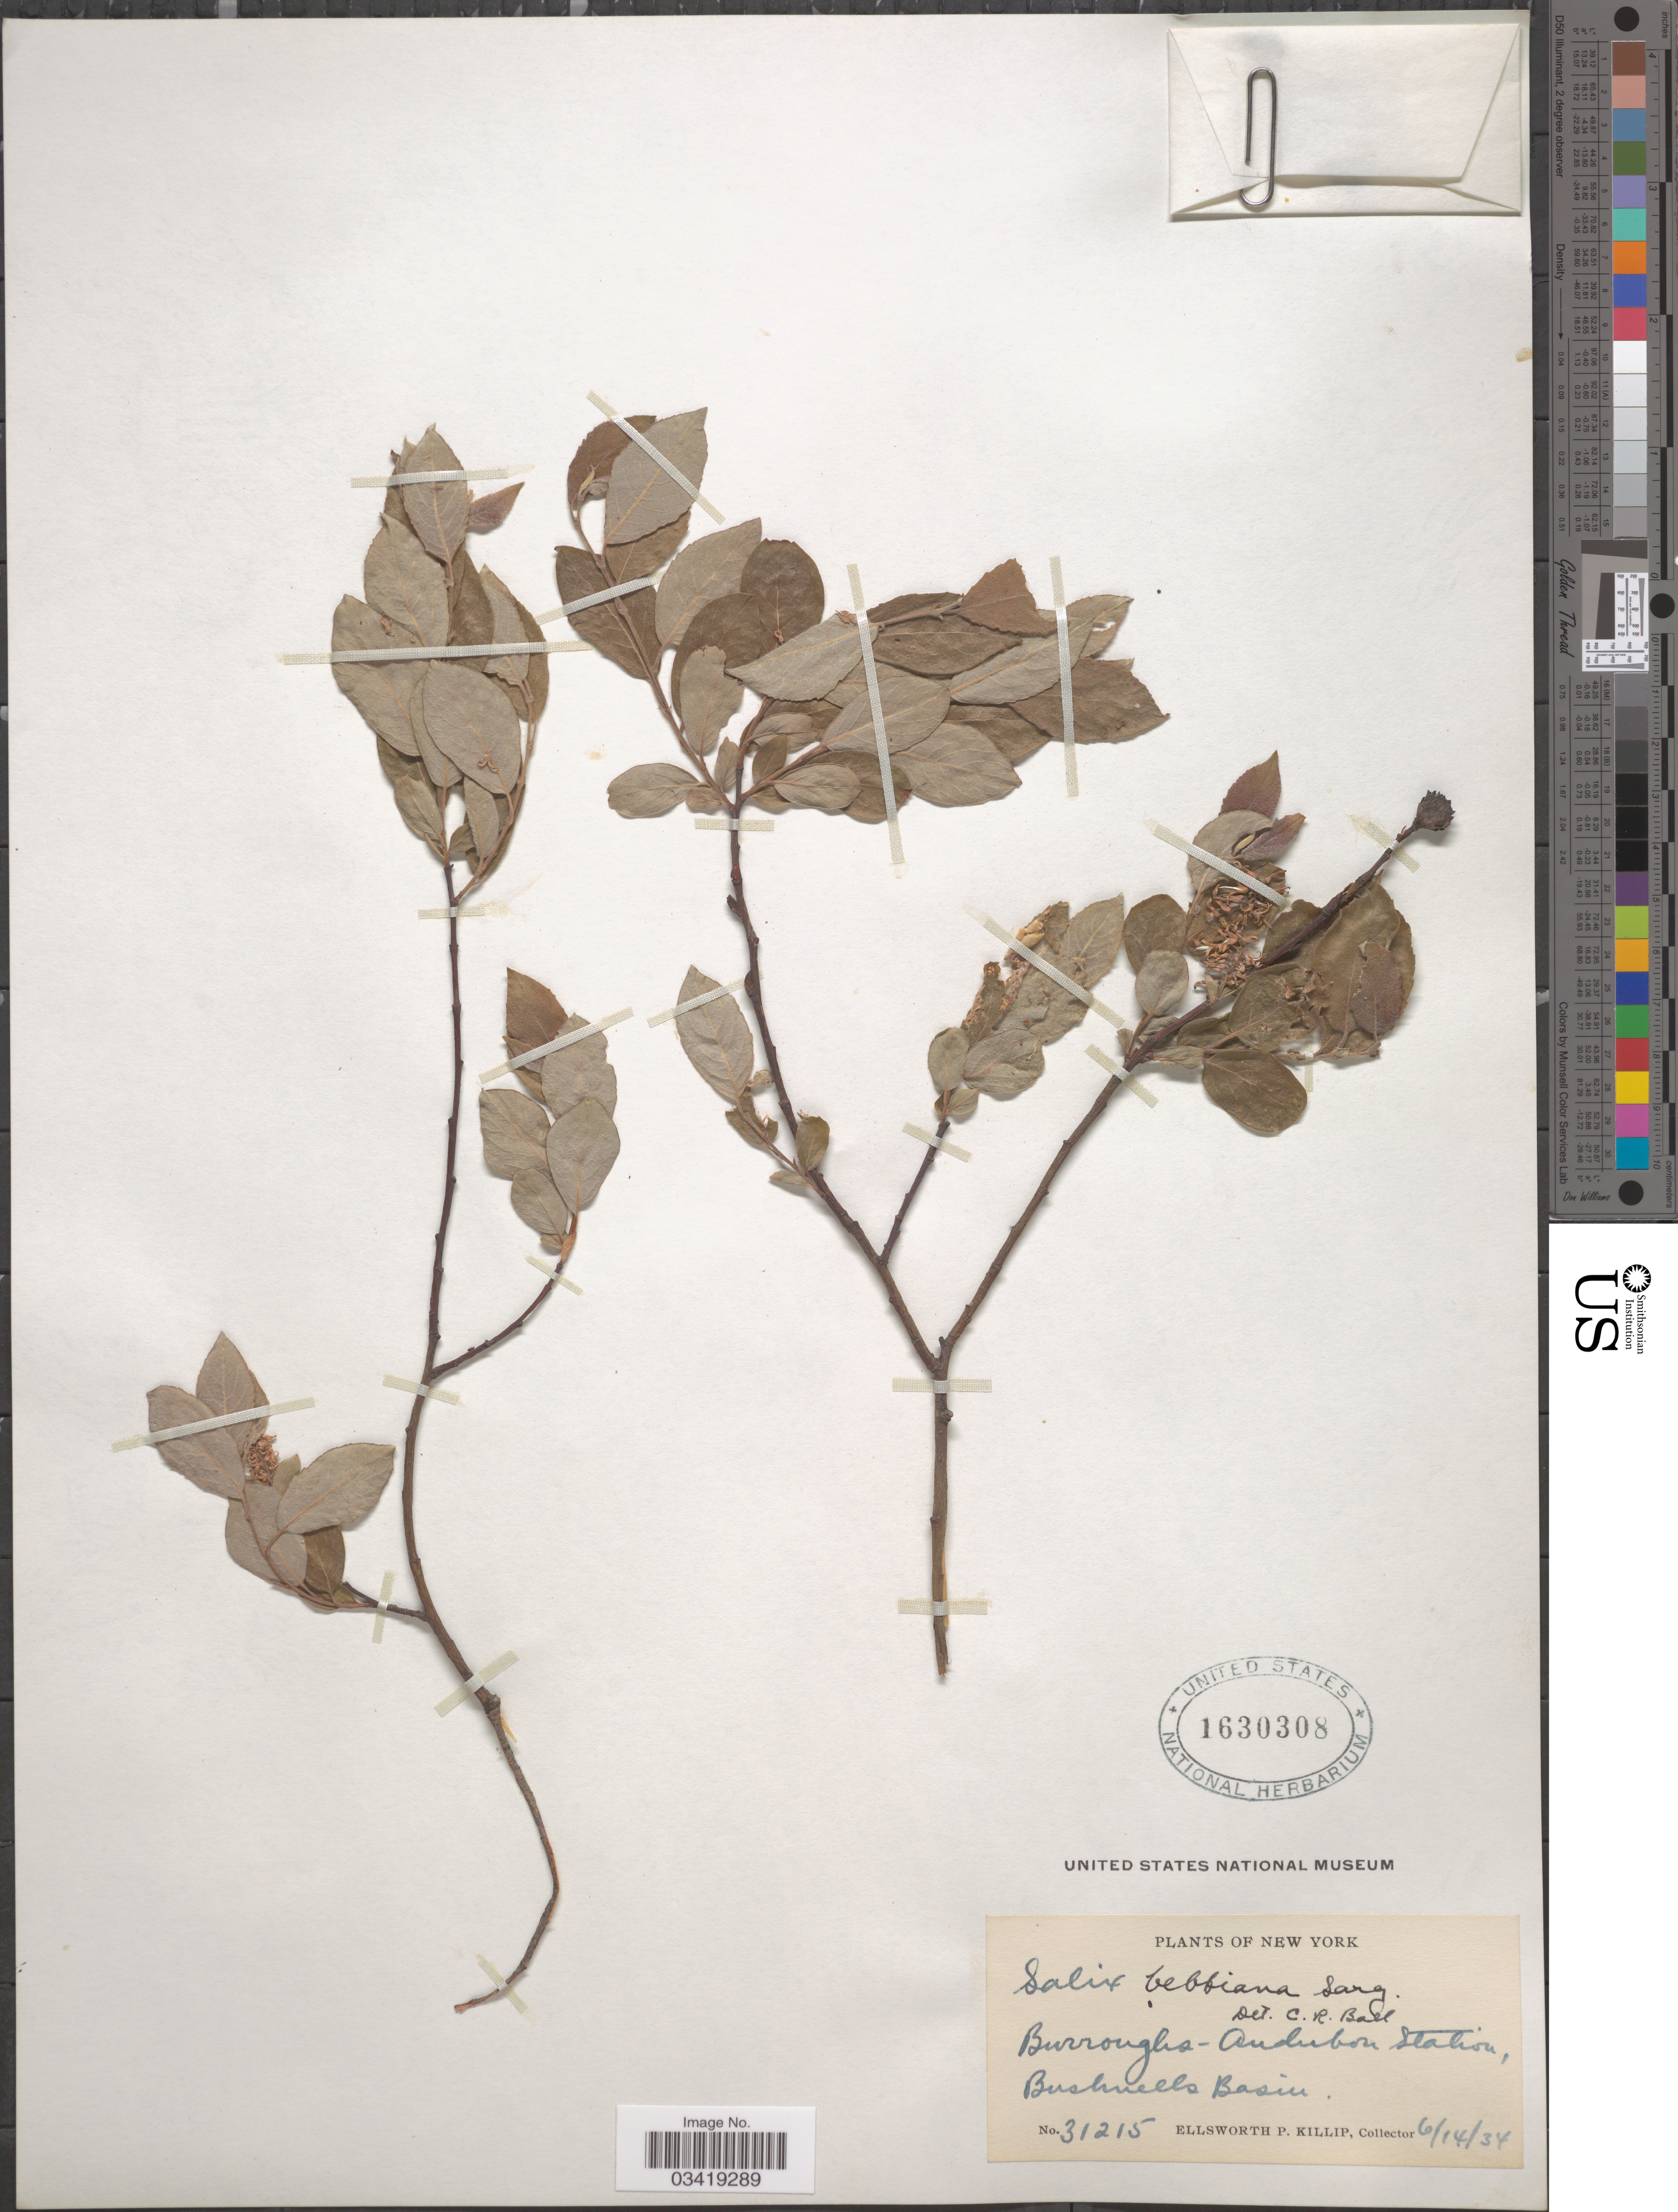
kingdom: Plantae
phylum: Tracheophyta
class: Magnoliopsida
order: Malpighiales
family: Salicaceae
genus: Salix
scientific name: Salix bebbiana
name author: Sarg.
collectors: E. P. Killip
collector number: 31215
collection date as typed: Transcribed d/m/y: 14/6/34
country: United States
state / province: New York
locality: Burroughs-Audubon Station, Bushnells Basin.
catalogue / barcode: US 1630308